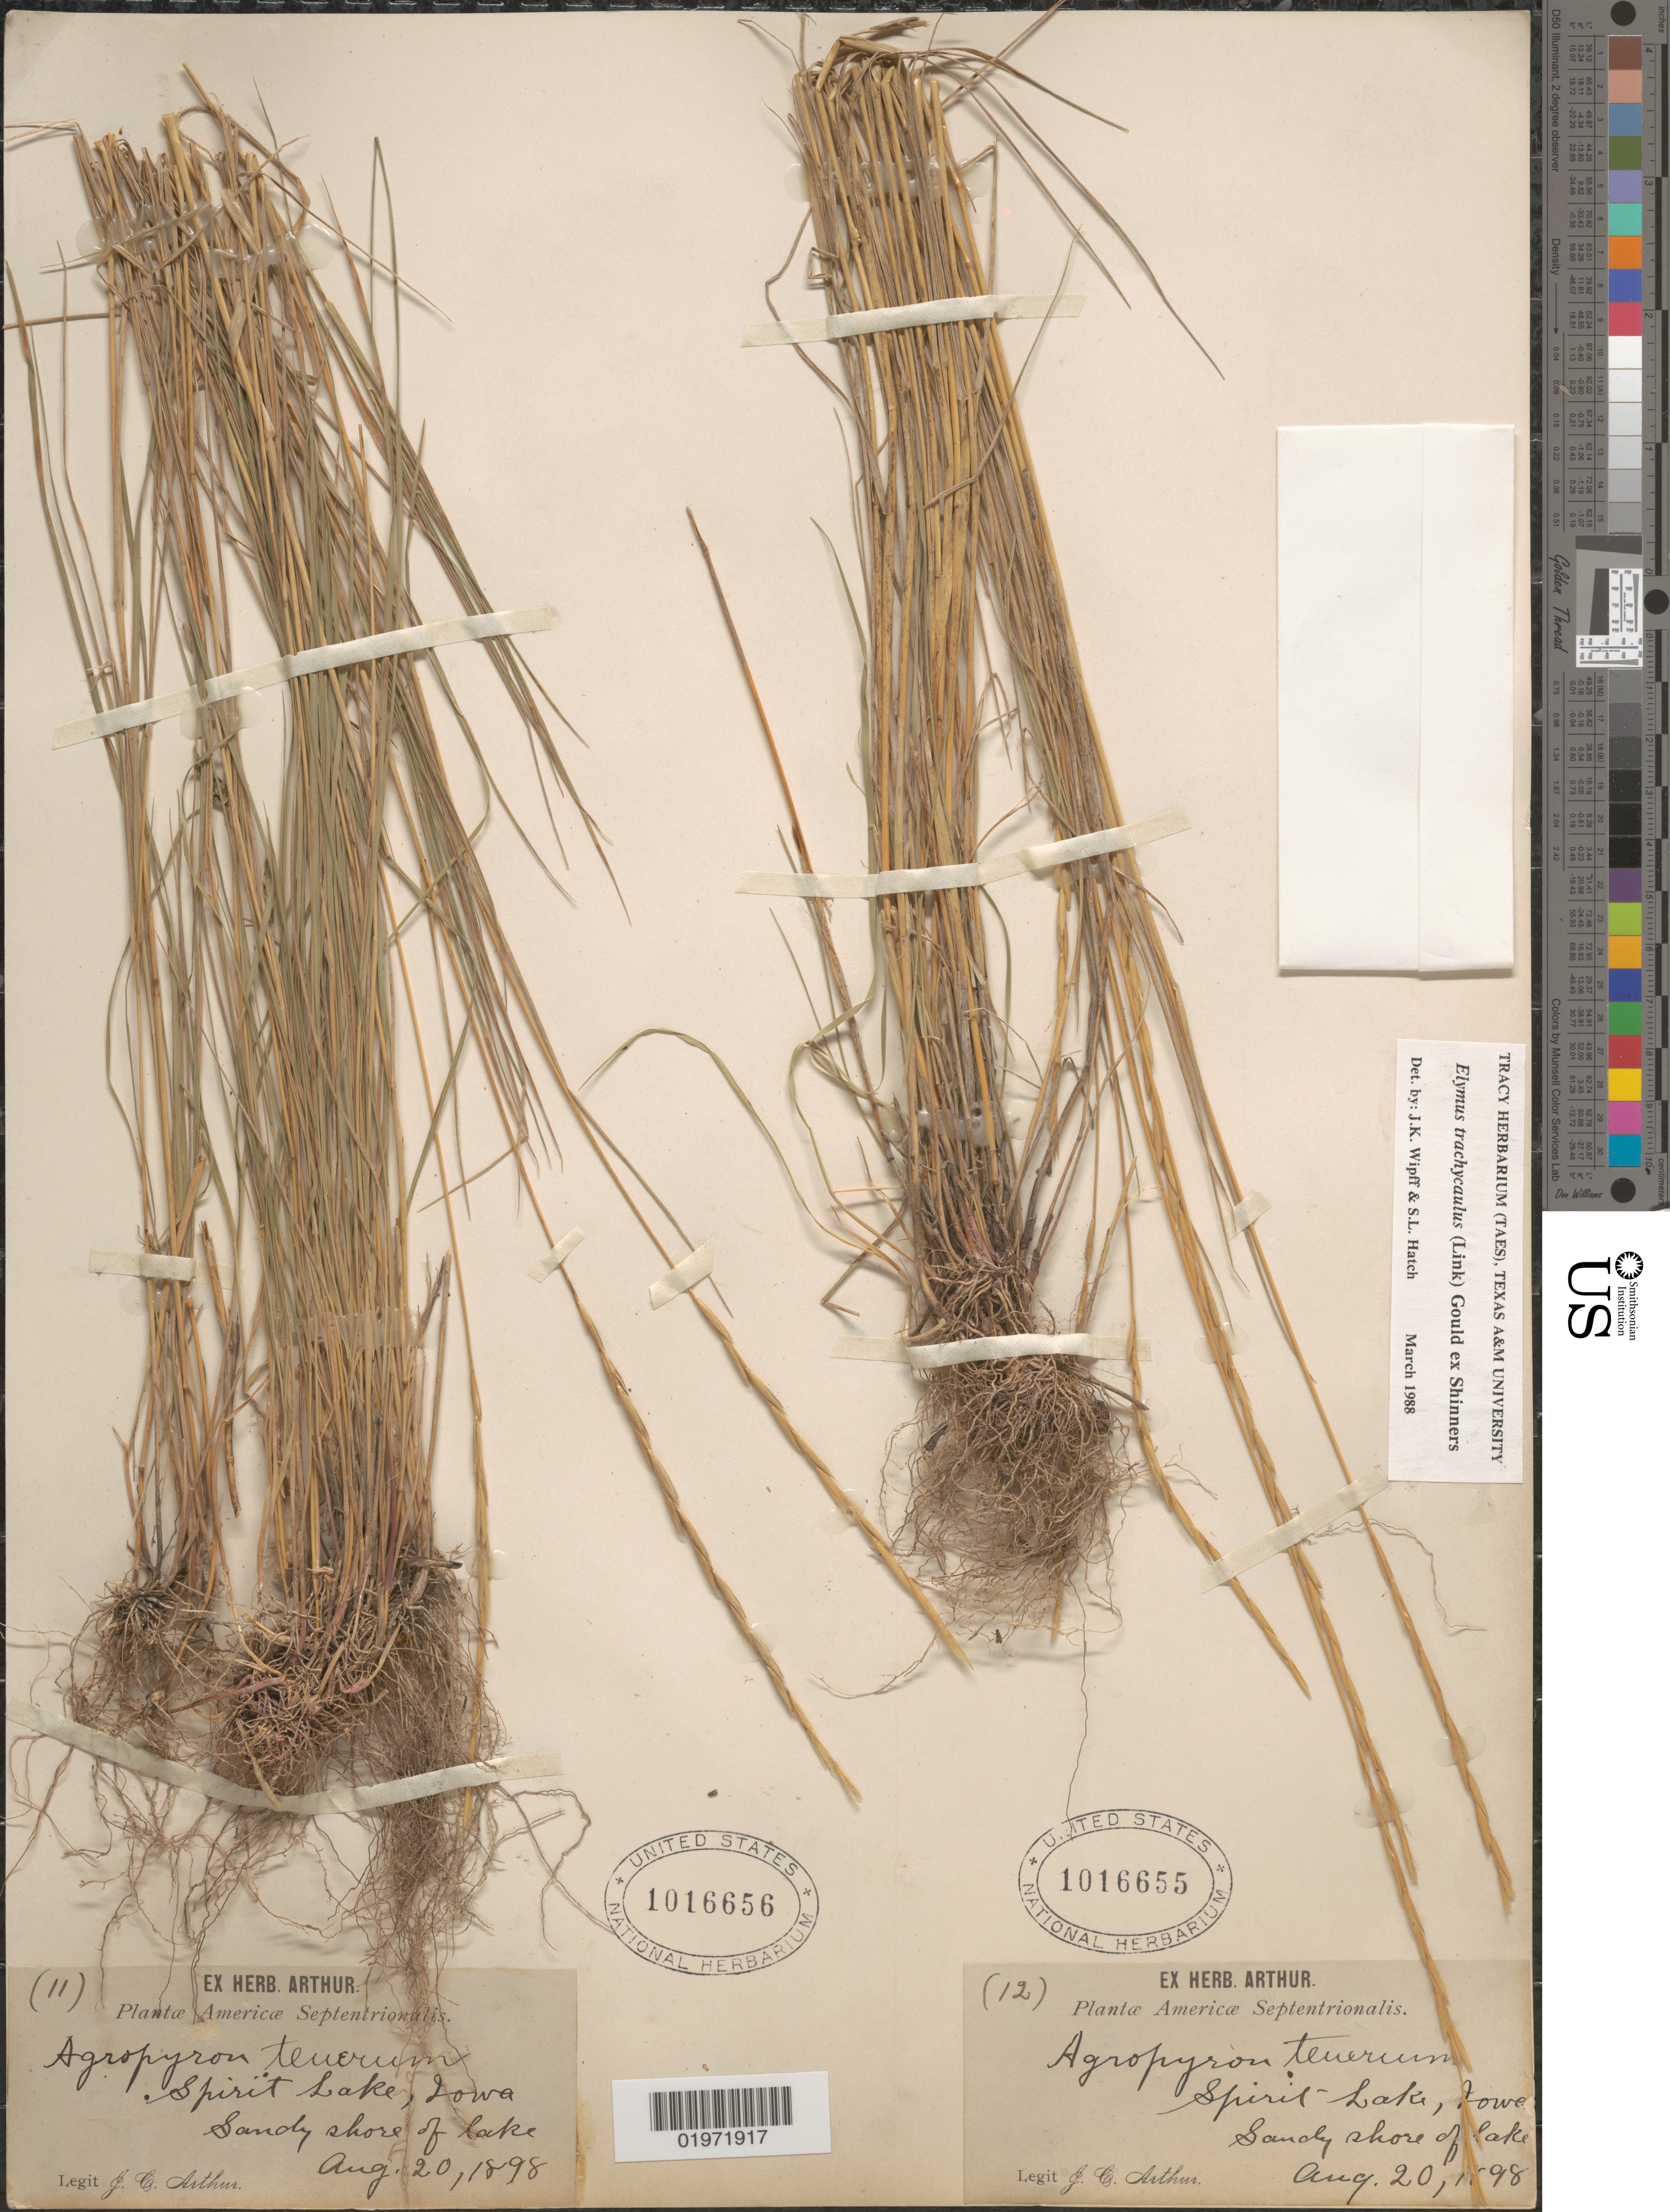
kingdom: Plantae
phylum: Tracheophyta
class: Liliopsida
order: Poales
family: Poaceae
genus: Elymus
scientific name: Elymus trachycaulus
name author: (Link) Gould ex Shinners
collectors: J. C. Arthur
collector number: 12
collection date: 1898-08-20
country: United States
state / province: Iowa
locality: Spirit Lake. Sandy shore of lake. Americæ Septentrionalis.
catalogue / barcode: US 1016655-2